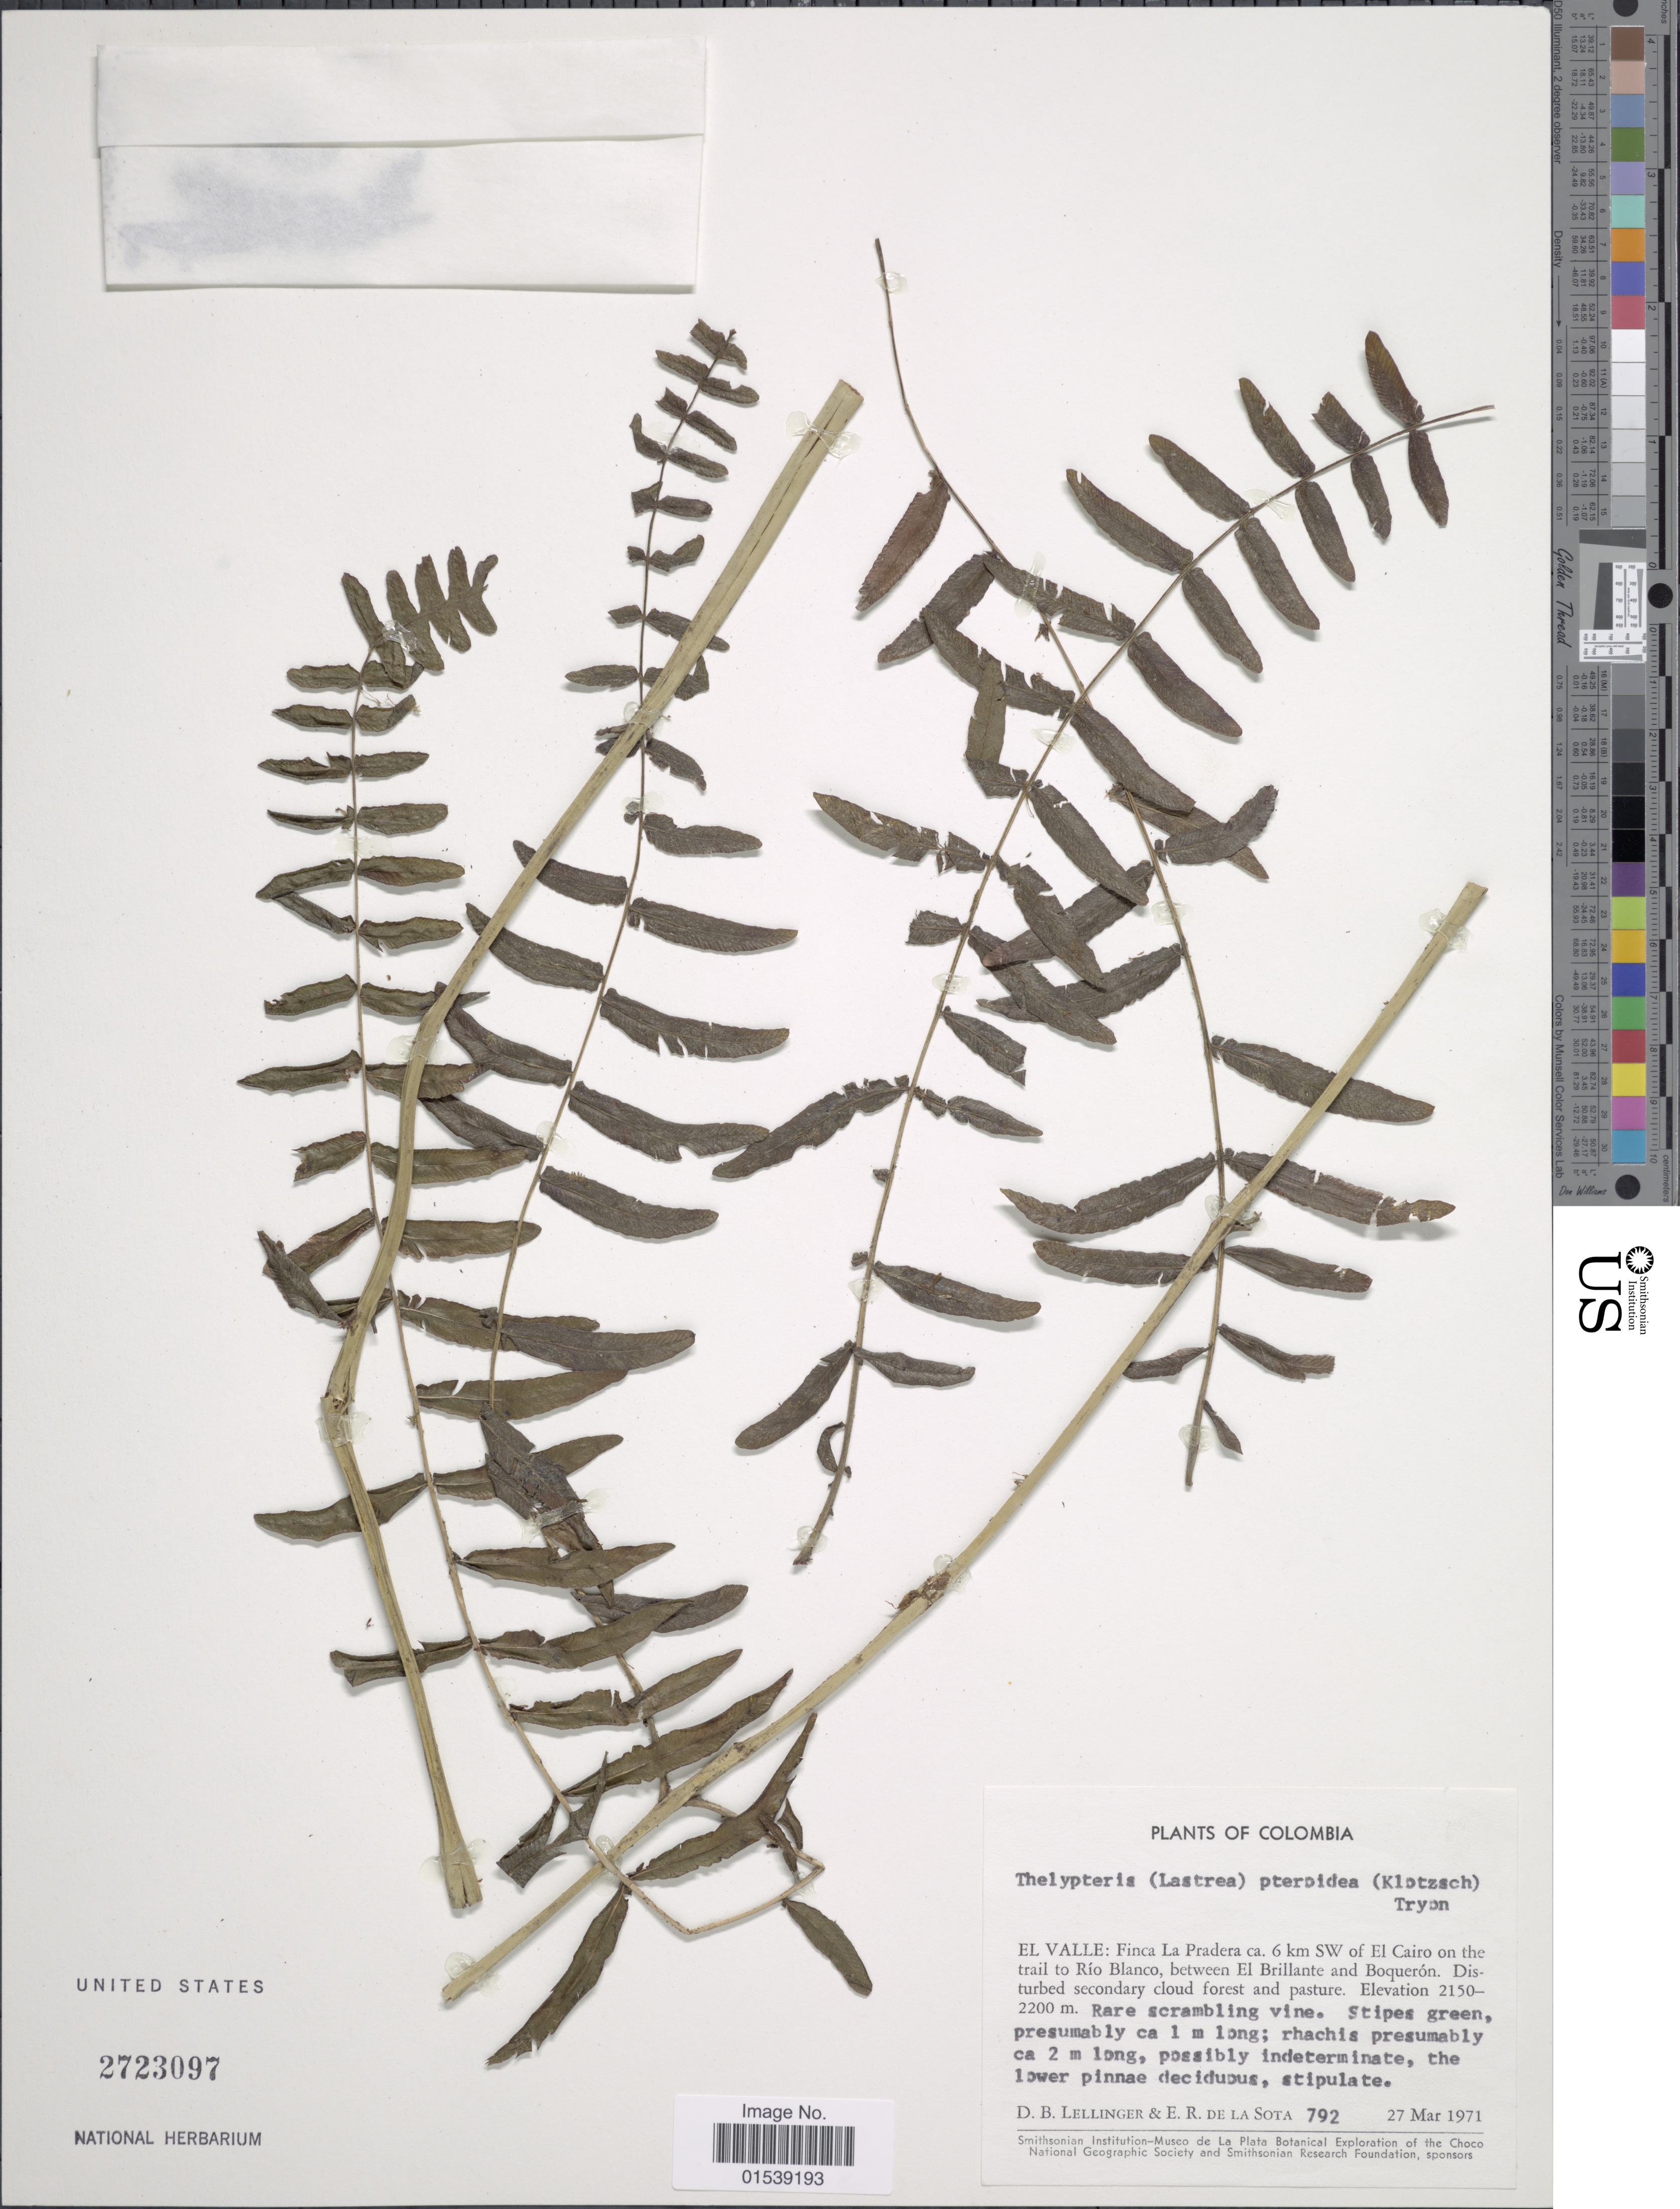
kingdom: Plantae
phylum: Tracheophyta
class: Polypodiopsida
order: Polypodiales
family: Thelypteridaceae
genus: Amauropelta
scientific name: Amauropelta pteroidea (Klotzsch) comb. nov., ined 2015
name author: (Klotzsch)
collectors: D. B. Lellinger & E. R. de la Sota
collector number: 792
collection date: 1971-03-27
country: Colombia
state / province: Valle del Cauca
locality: El Valle: Finca La Pradera ca 6 km SW of El Cairo on the trail to Río Blanco, between El Briliante and Boquerón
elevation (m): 2150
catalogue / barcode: US 2723097